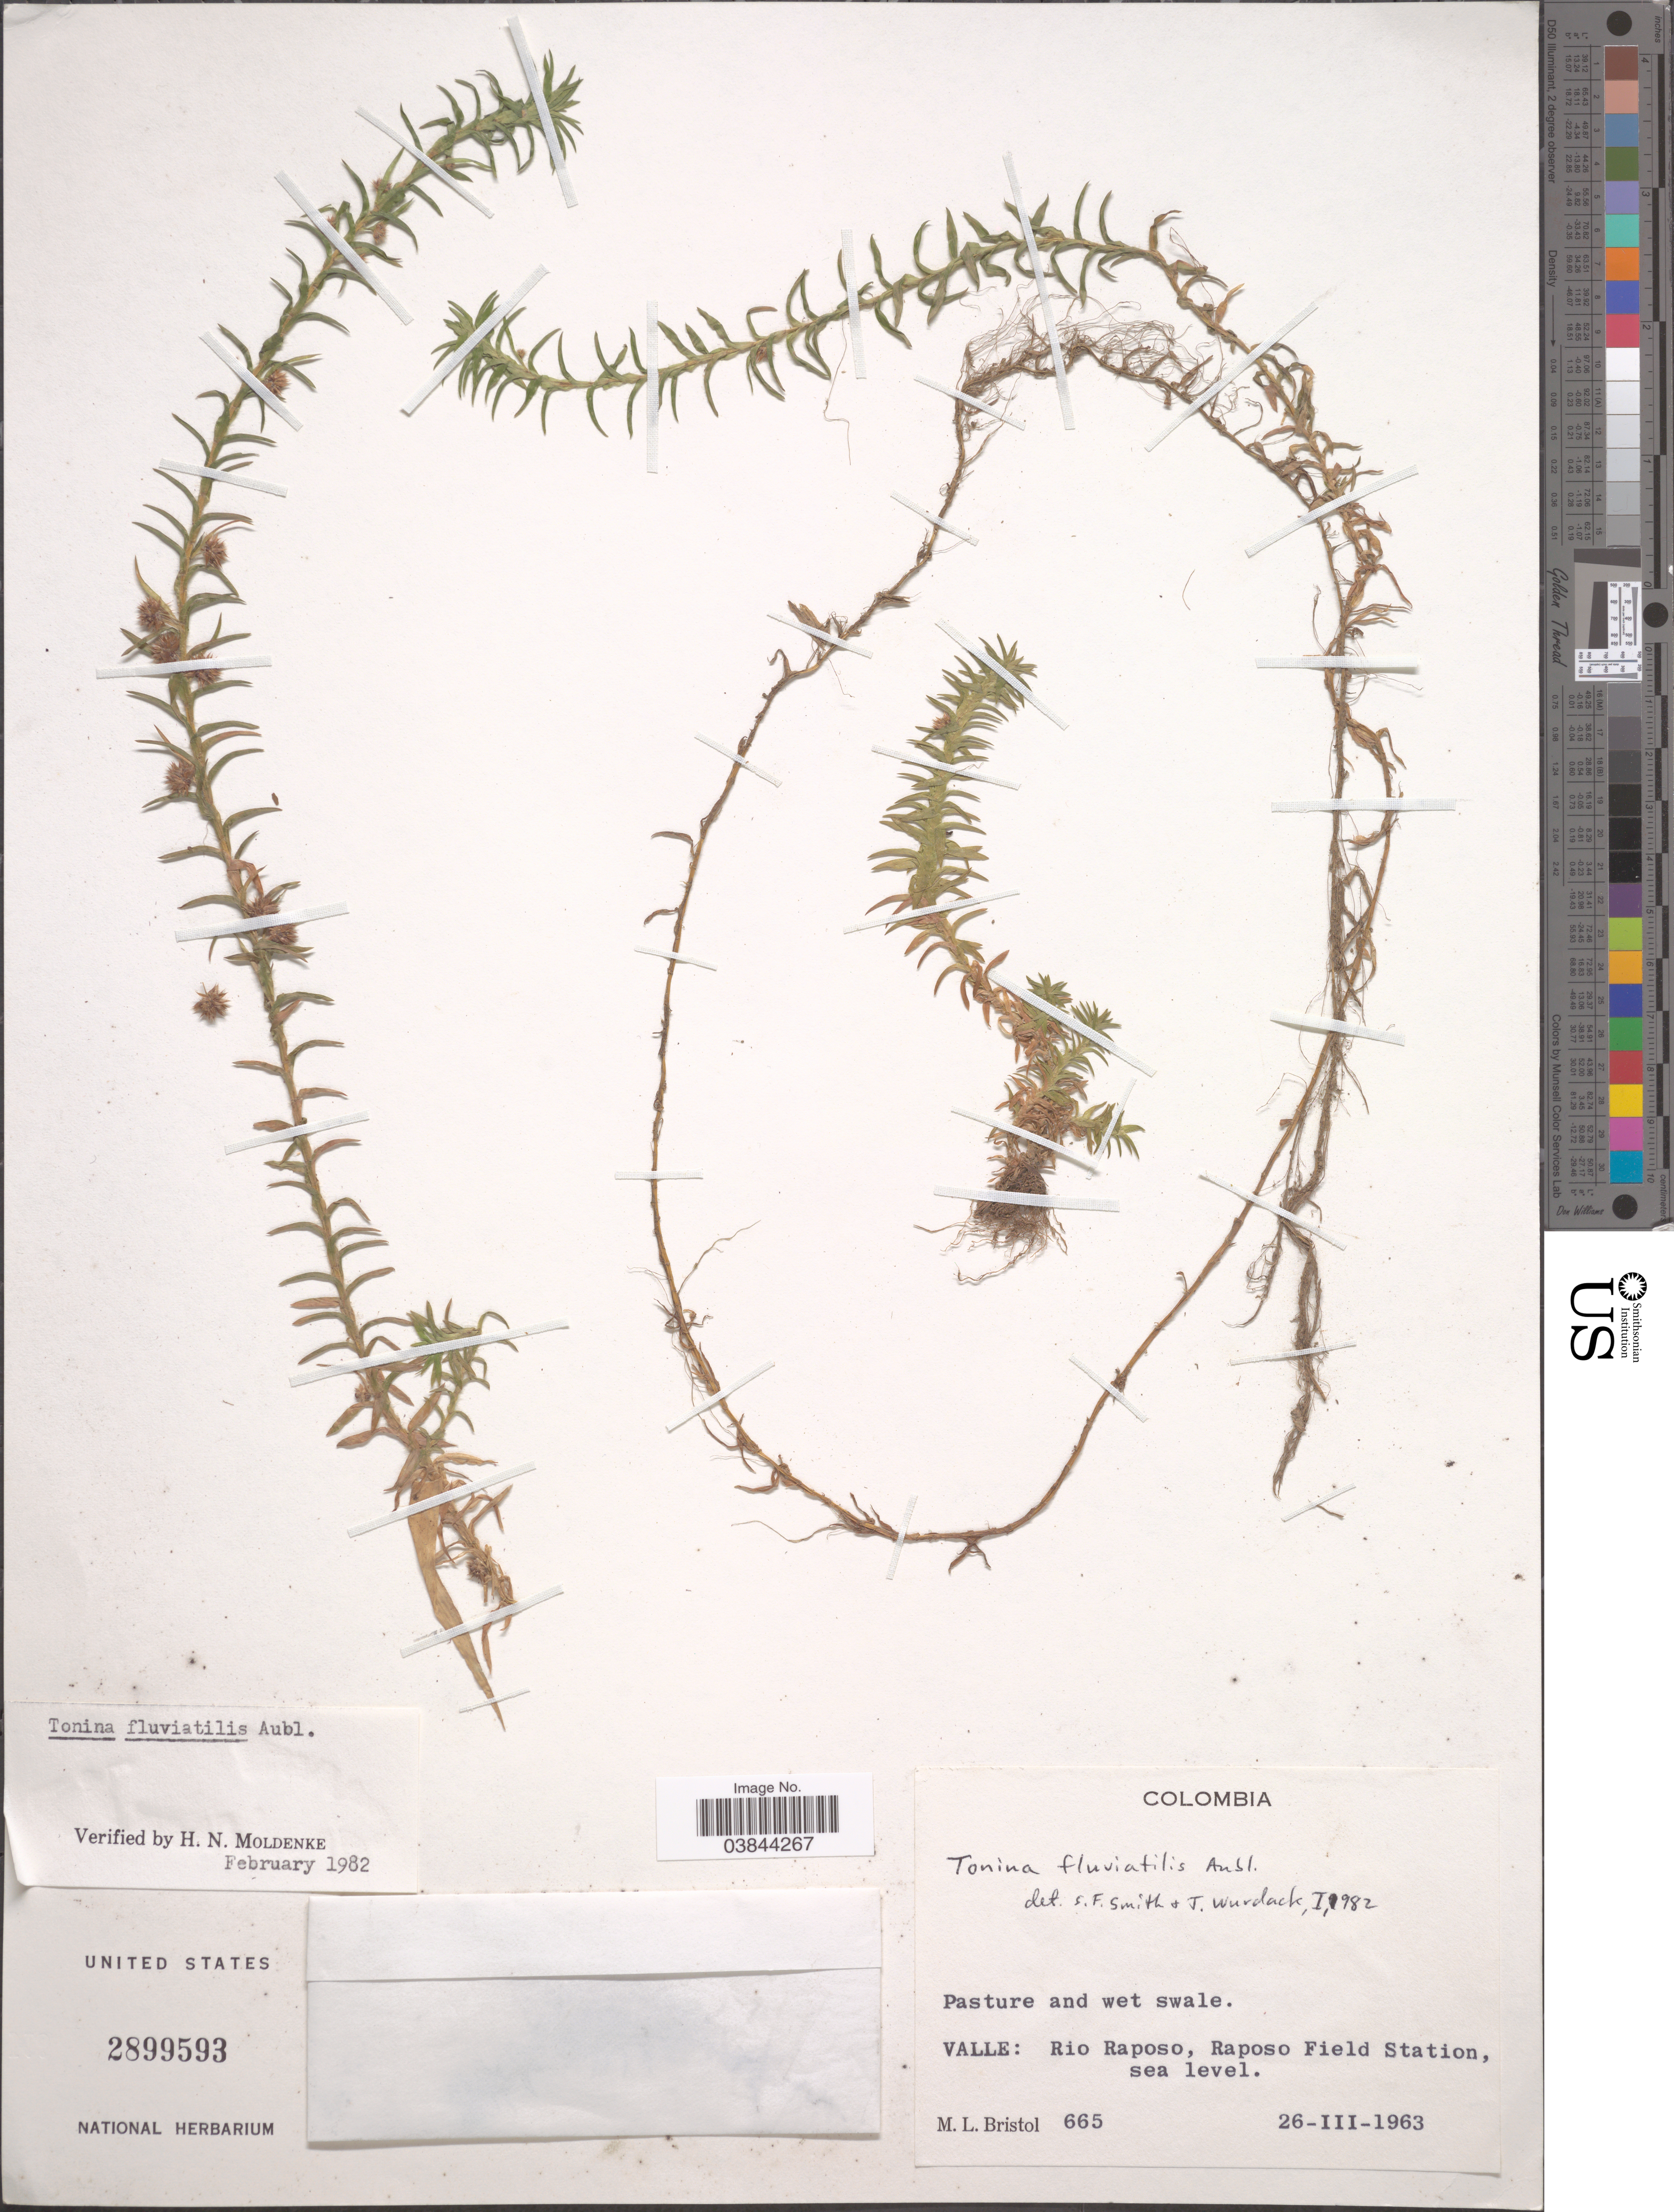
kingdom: Plantae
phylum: Tracheophyta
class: Liliopsida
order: Poales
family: Eriocaulaceae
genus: Tonina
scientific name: Tonina fluviatilis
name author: Aubl.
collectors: M. L. Bristol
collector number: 665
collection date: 1963-03-26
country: Colombia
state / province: Valle del Cauca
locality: Valle: Rio Raposo, Raposo Field Station.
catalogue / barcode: US 2899593